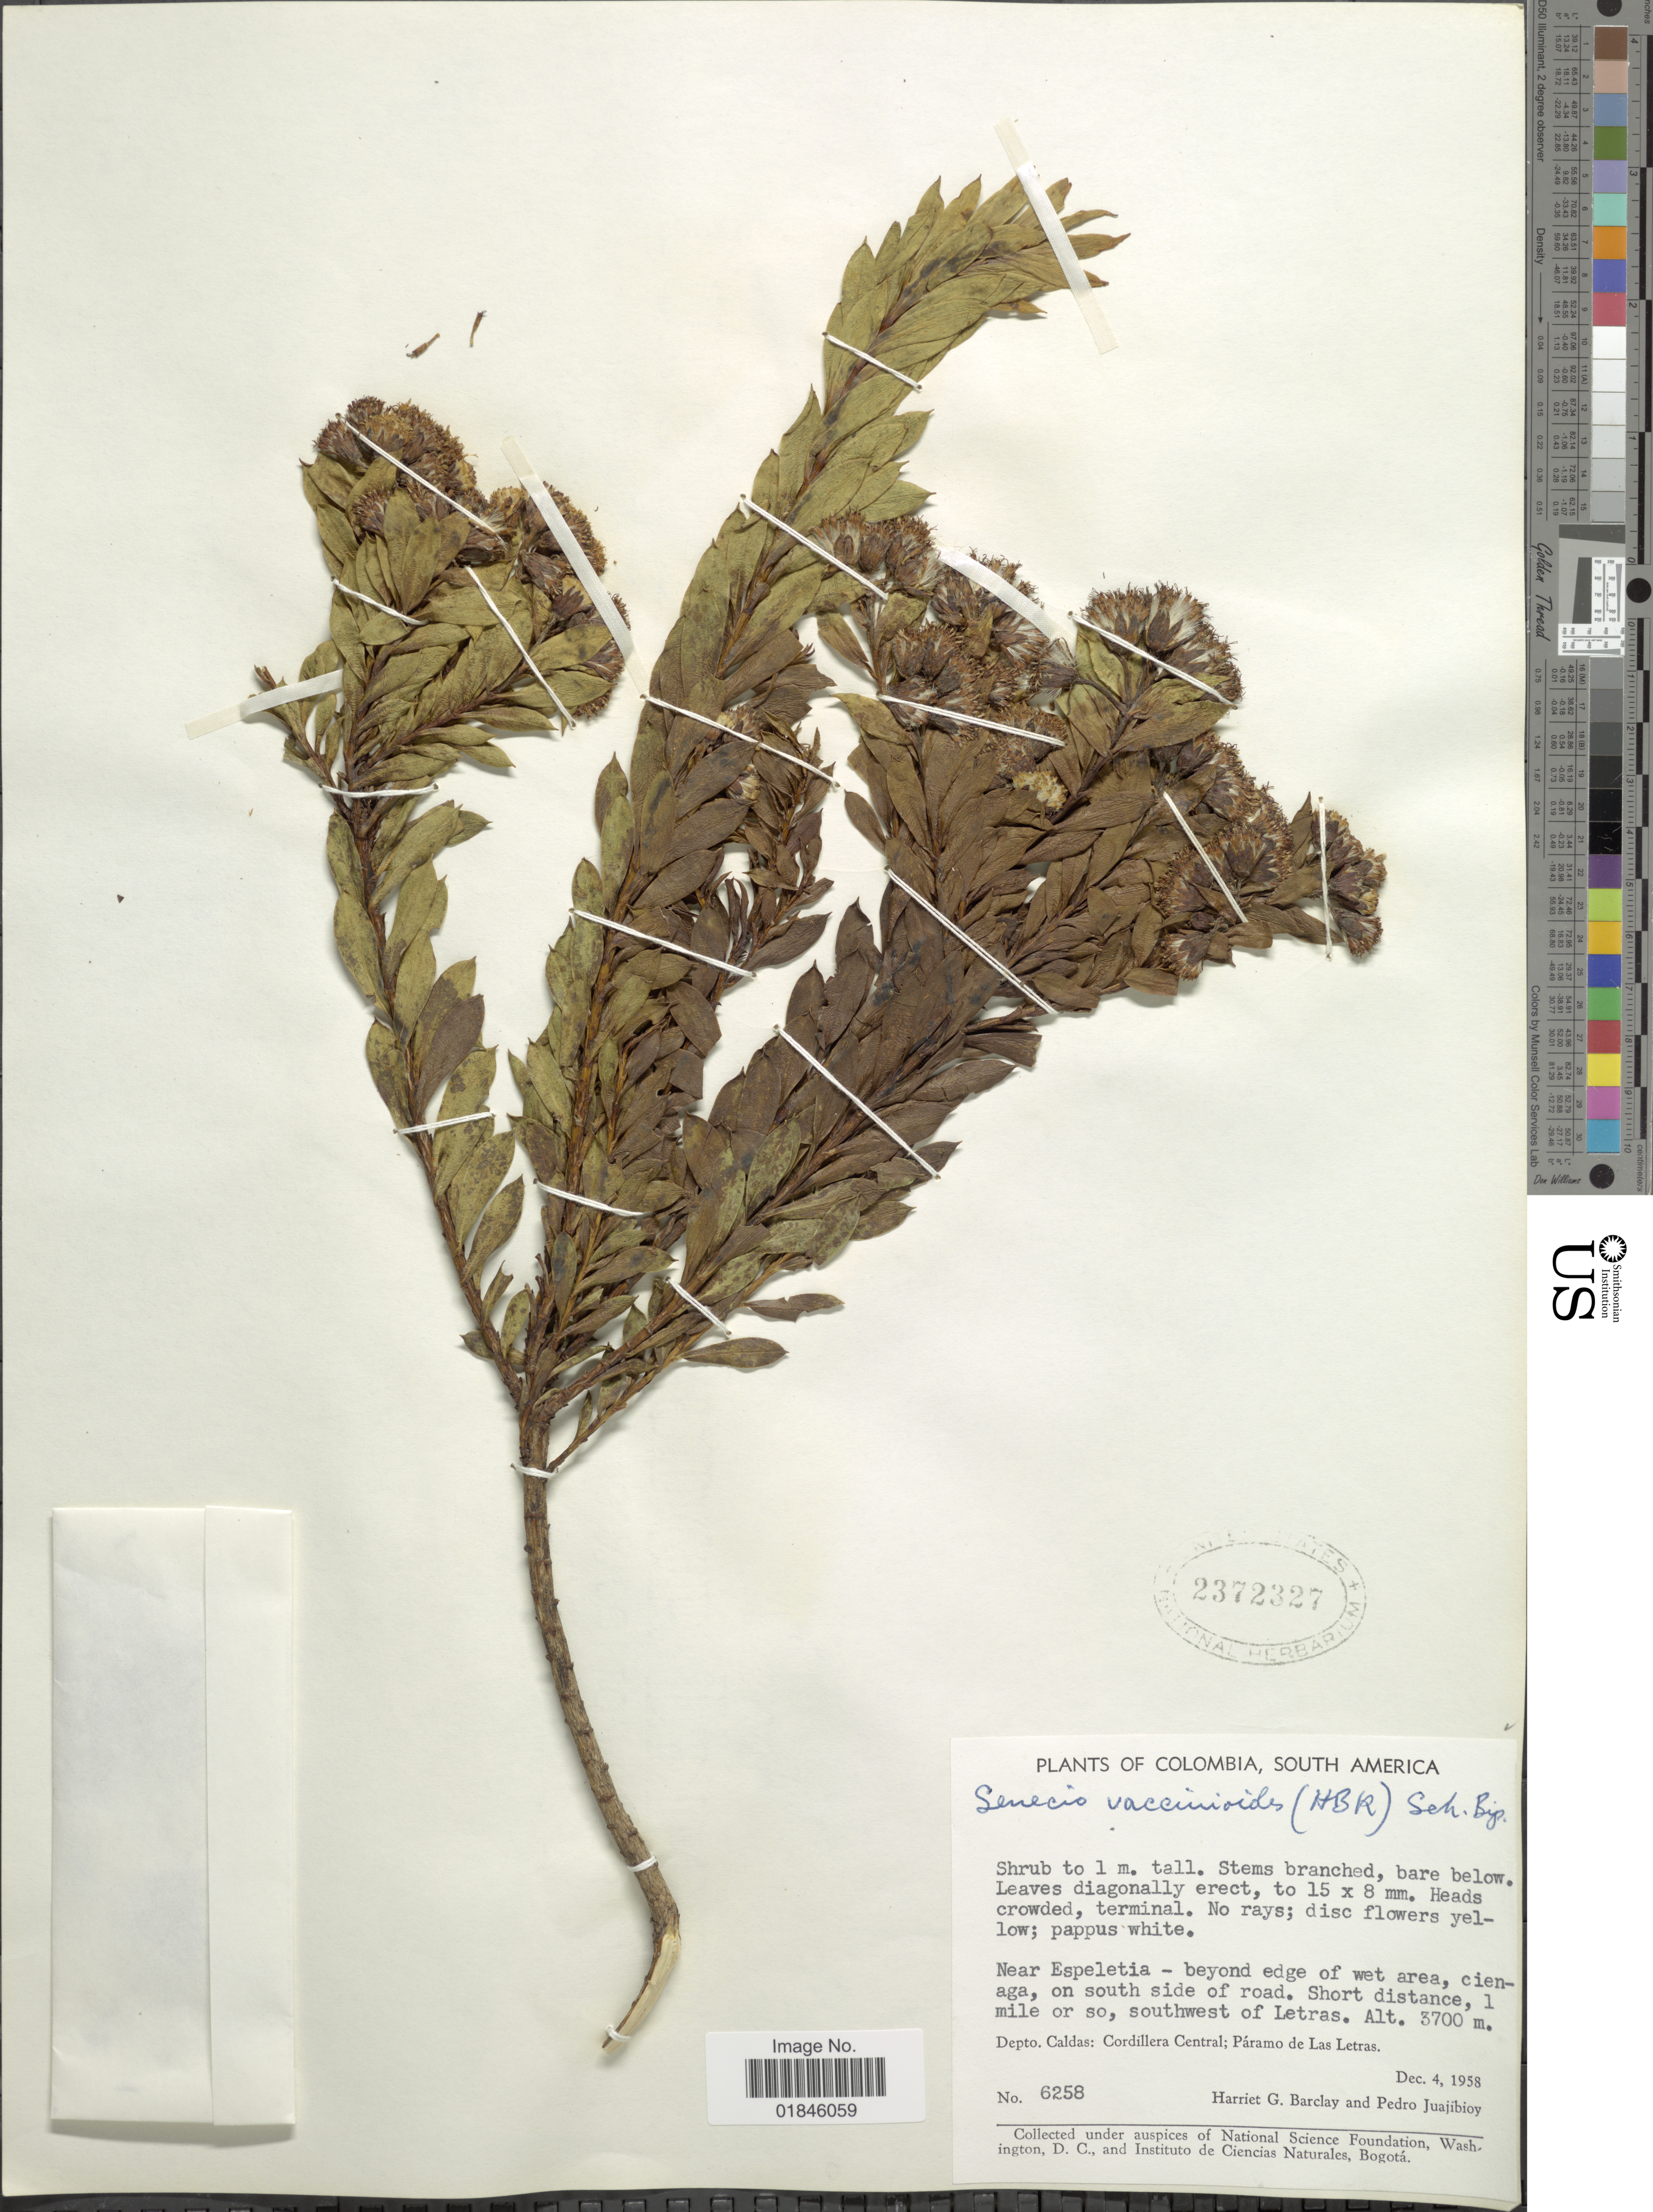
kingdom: Plantae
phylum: Tracheophyta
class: Magnoliopsida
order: Asterales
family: Asteraceae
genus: Pentacalia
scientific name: Pentacalia vaccinioides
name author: (Kunth) Cuatrec.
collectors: H. G. Barclay & P. Juajibioy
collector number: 6258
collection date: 1958-12-04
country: Colombia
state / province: Caldas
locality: Near Espeletia - beyond edge of wet area, cienaga, on south side of road. Short distance, 1 mile or so, southwest of Letras. Depto. Caldas: Cordillera Central: Páramo de Las Letras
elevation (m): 3700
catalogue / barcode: US 2372327